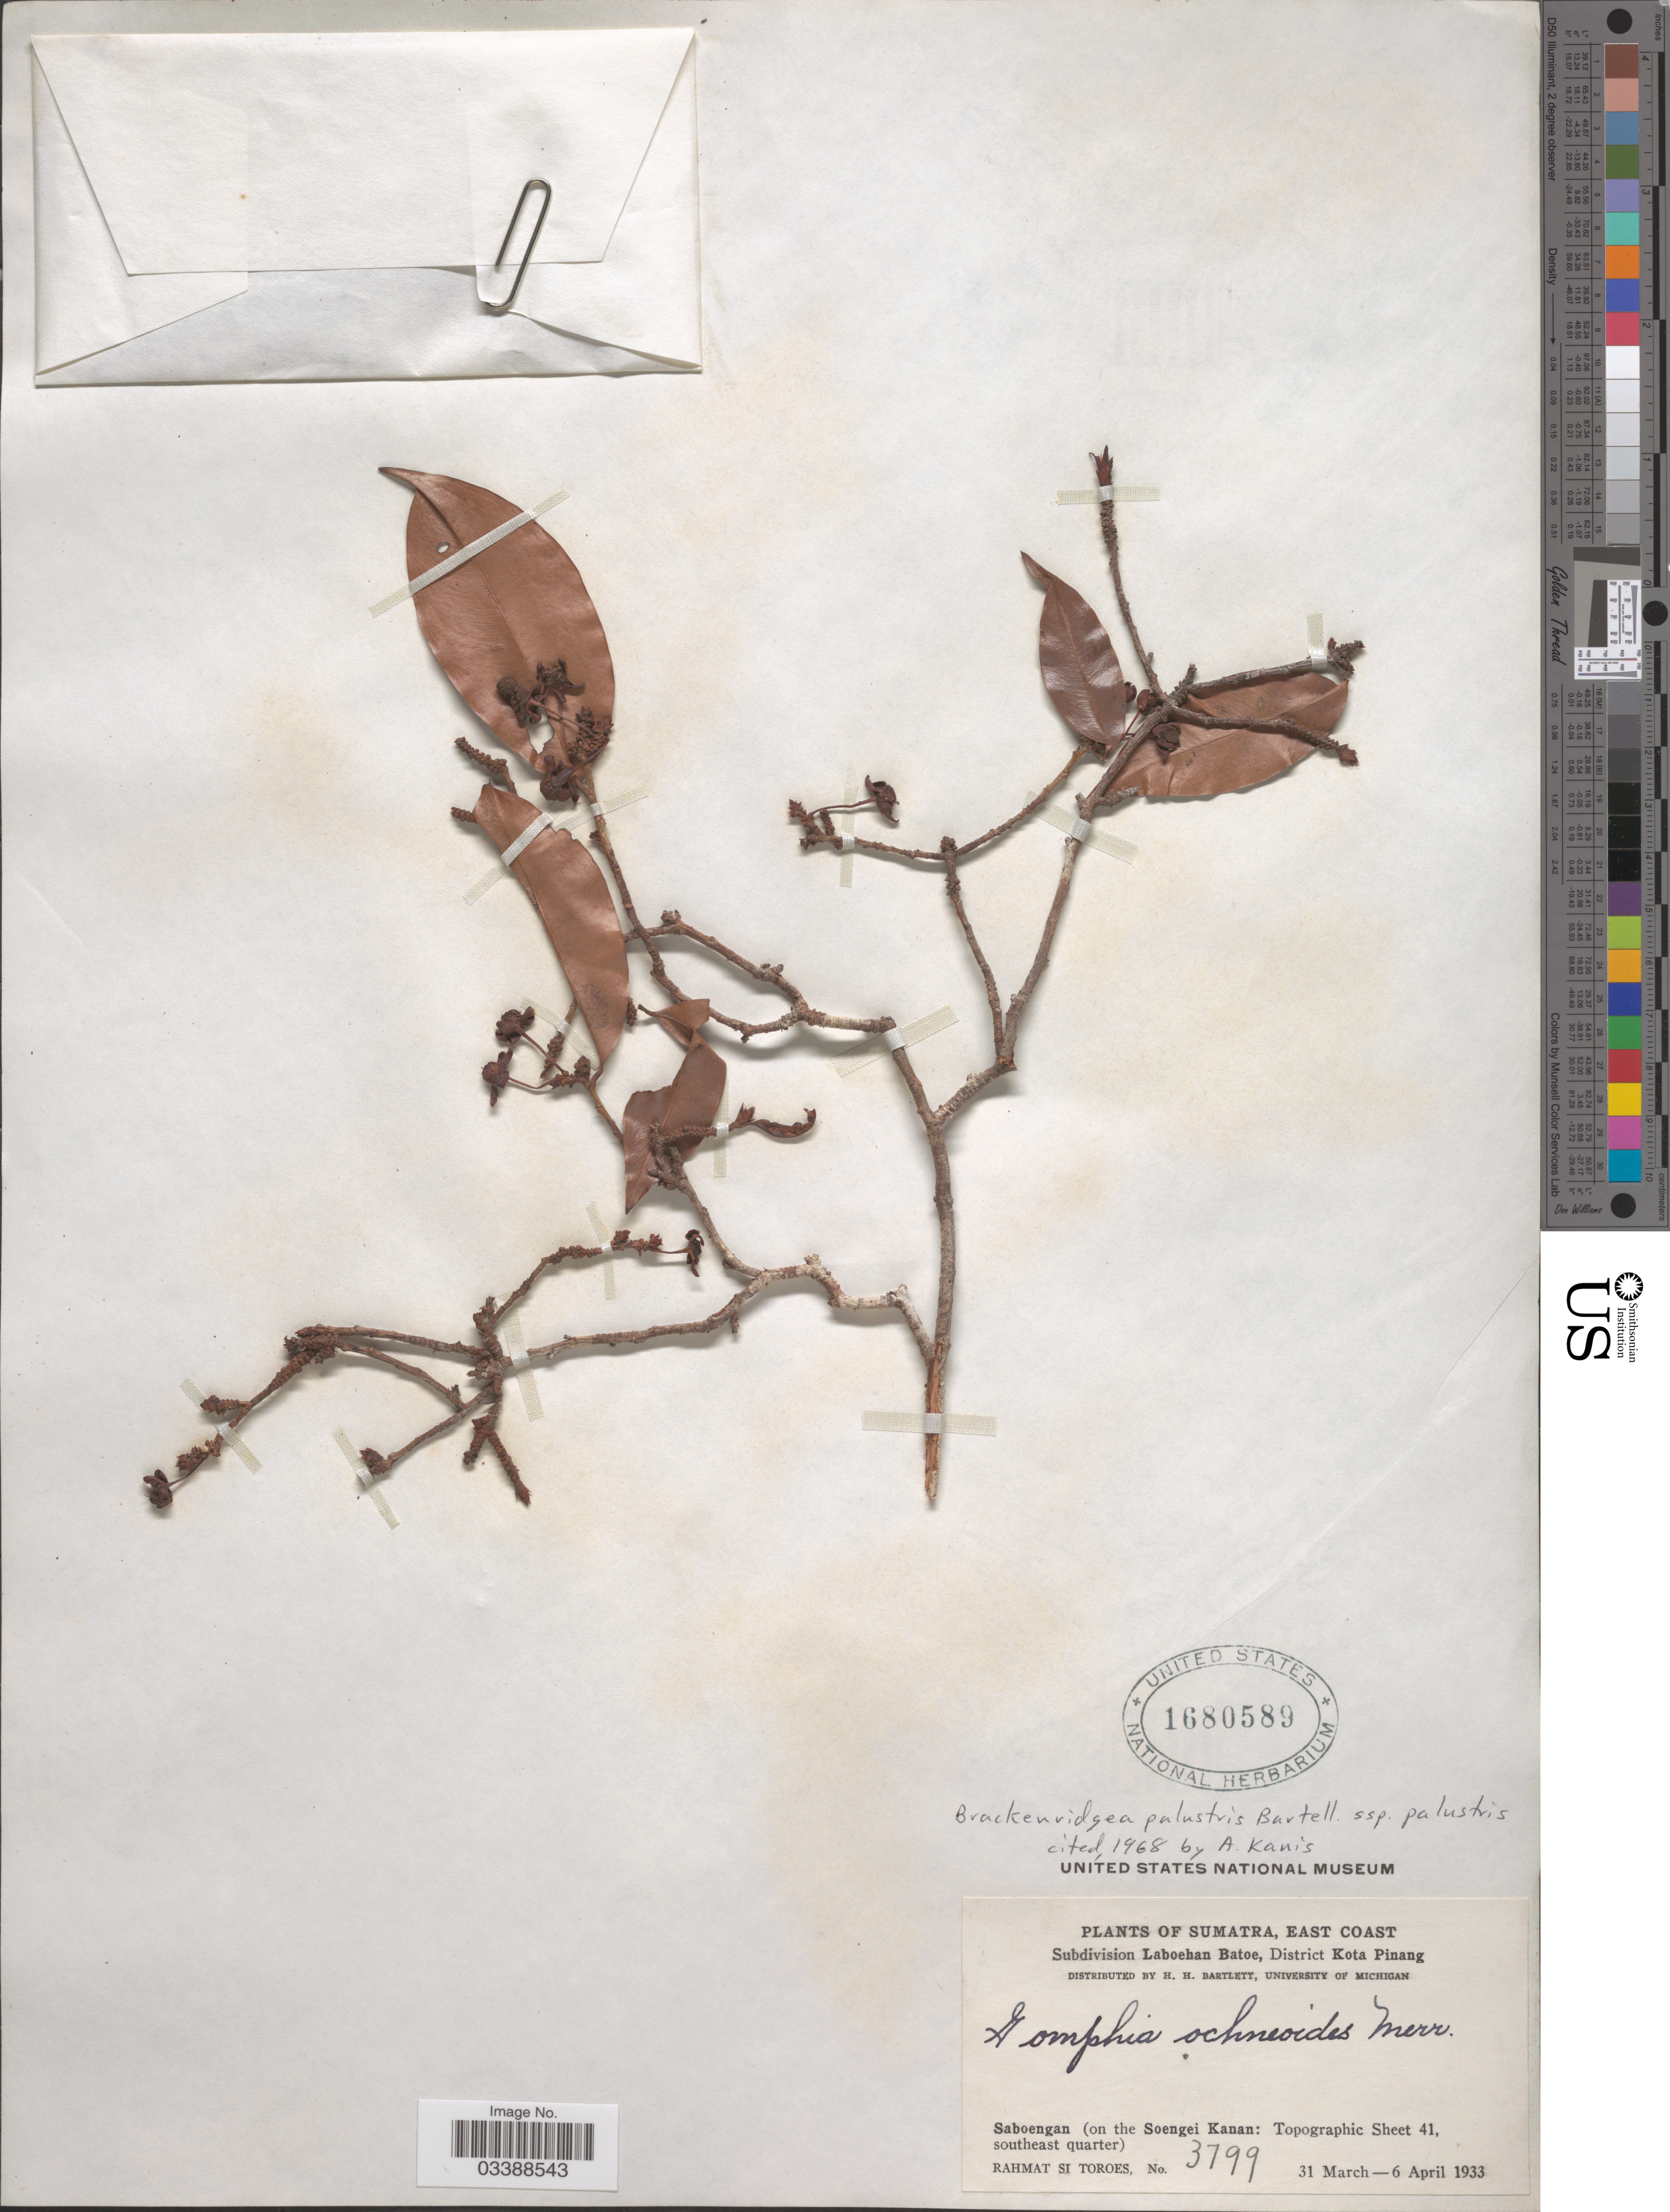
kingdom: Plantae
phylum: Tracheophyta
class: Magnoliopsida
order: Malpighiales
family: Ochnaceae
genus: Brackenridgea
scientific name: Brackenridgea palustris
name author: Bartell.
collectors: Rahmat Si Boeea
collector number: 3799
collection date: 1933-03-31/1933-04-06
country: Indonesia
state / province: Sumatra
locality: East Coast. Subdivision Laboehan Batoe, District Kota Pinang. Saboengan (on the Soengei Kanan: Topographic Sheet 41, southeast quarter).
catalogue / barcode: US 1680589